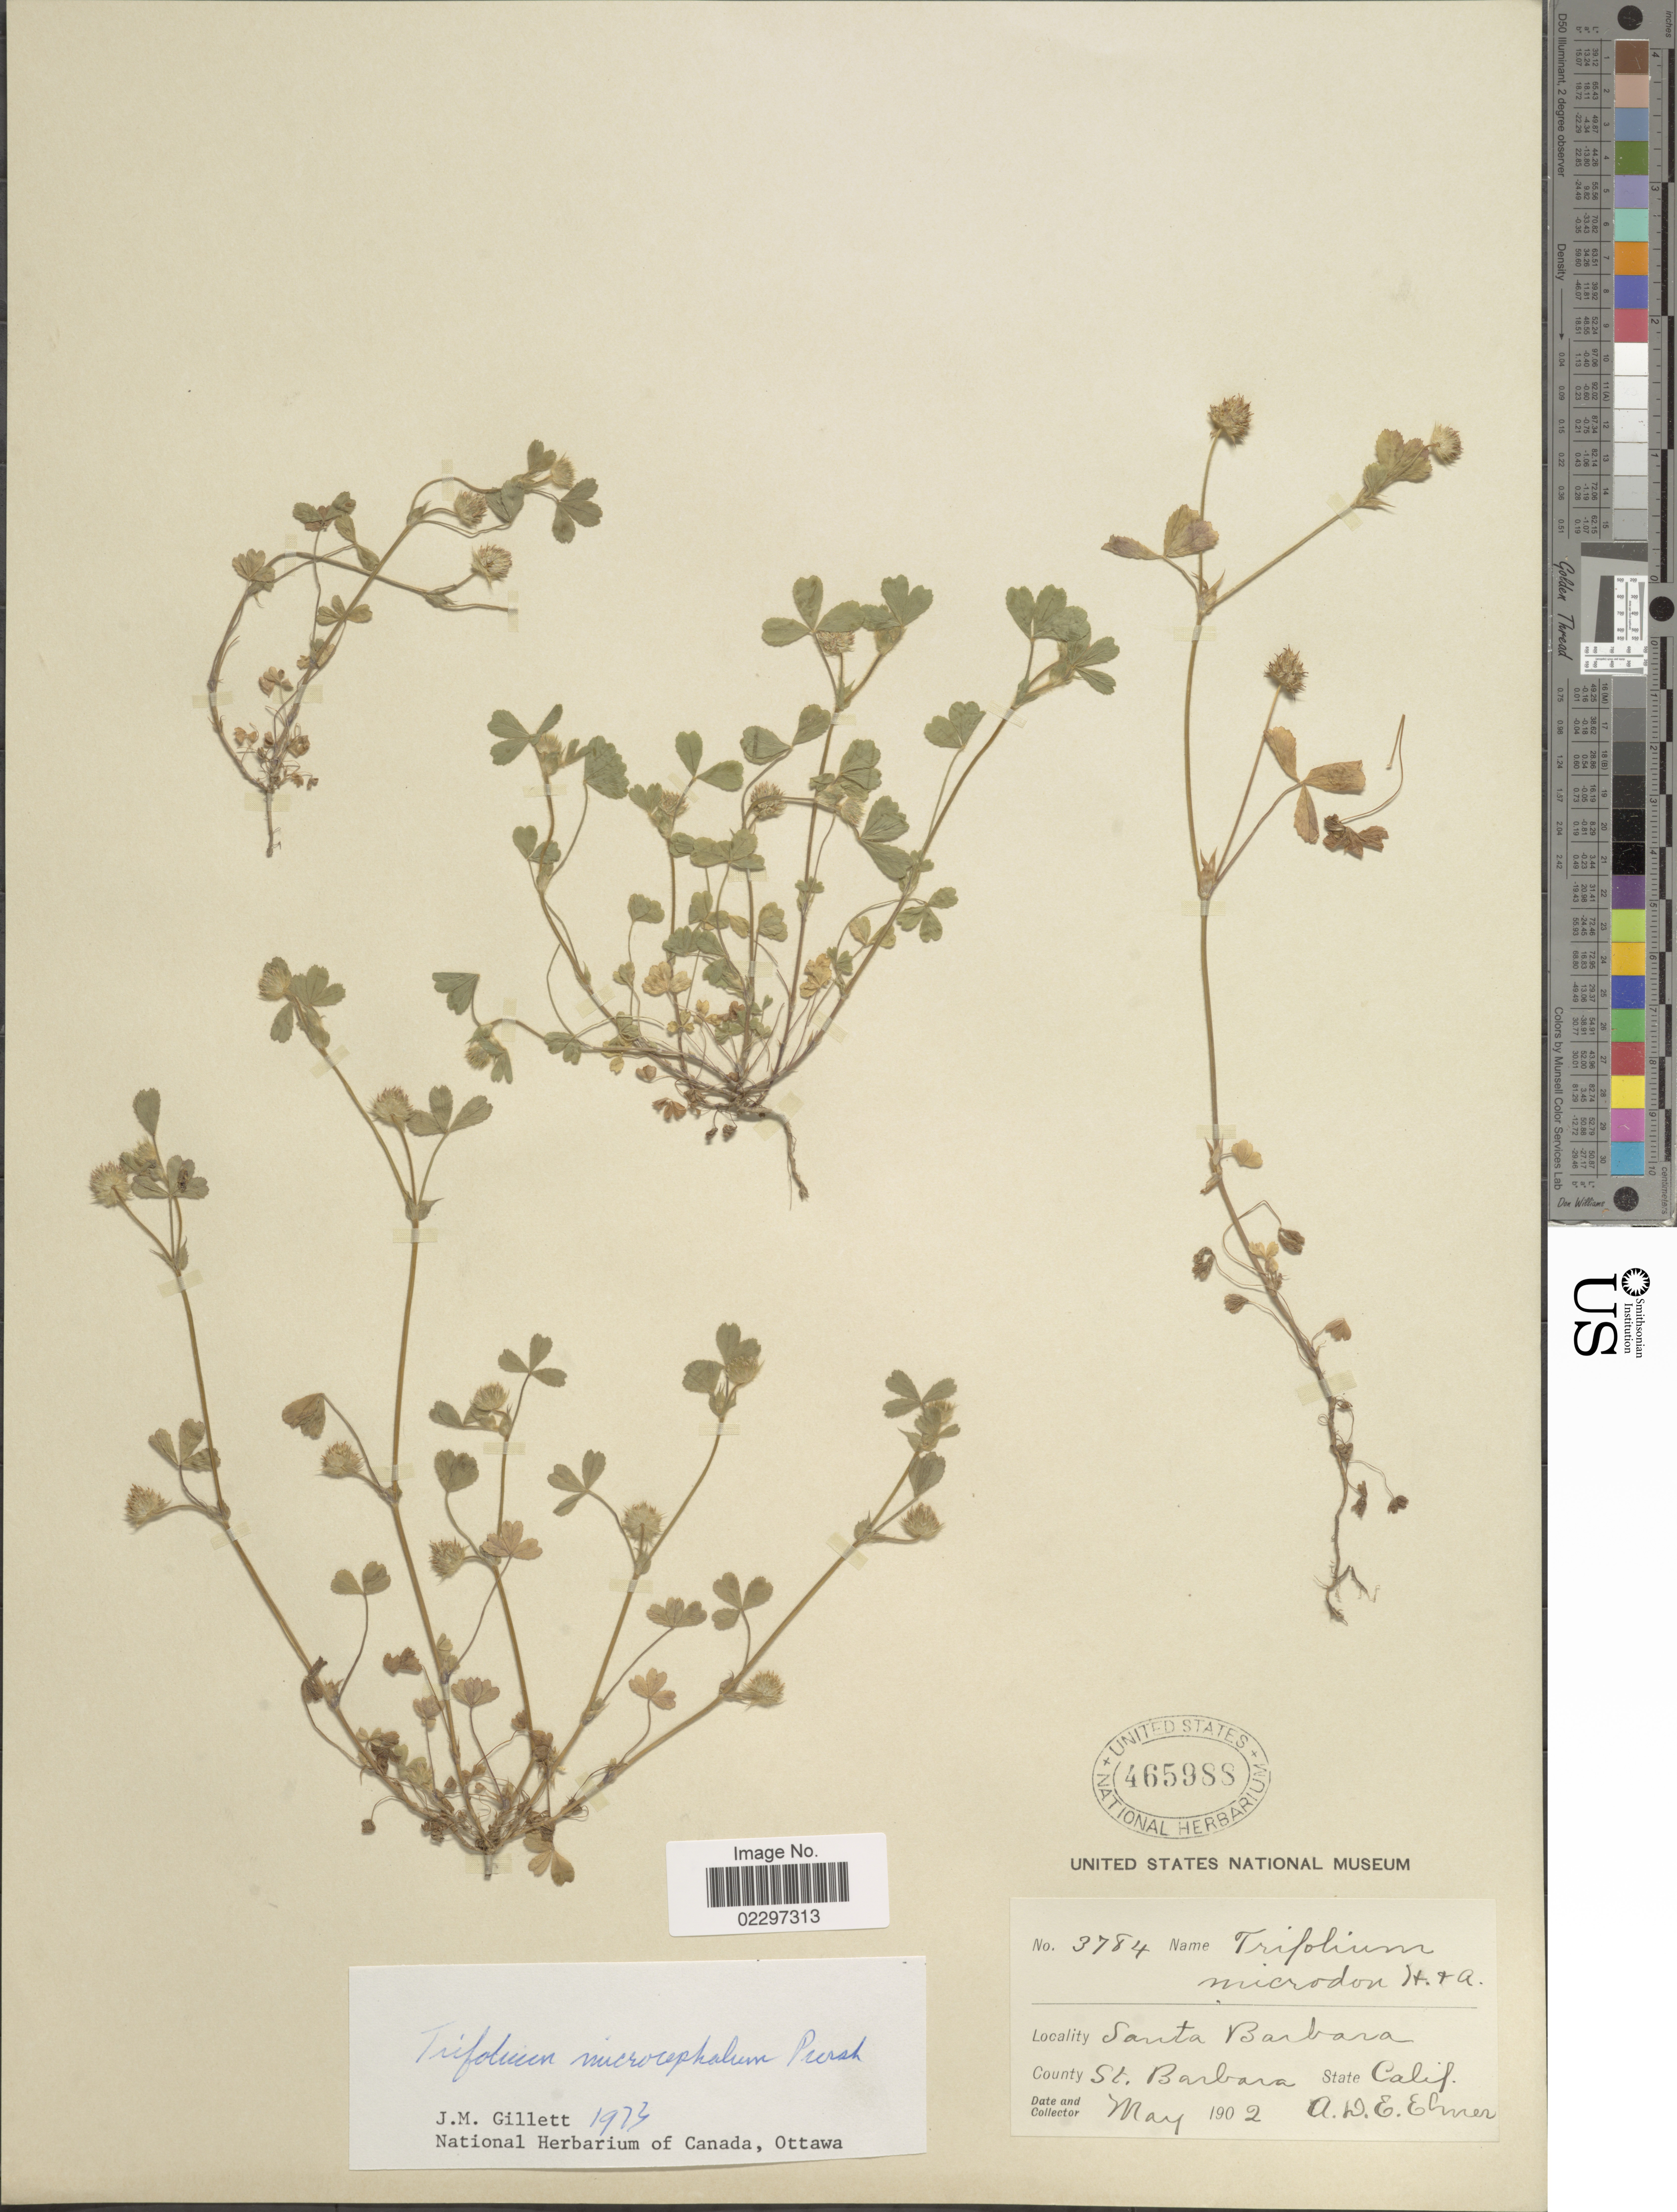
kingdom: Plantae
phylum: Tracheophyta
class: Magnoliopsida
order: Fabales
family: Fabaceae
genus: Trifolium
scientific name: Trifolium microcephalum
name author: Pursh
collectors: A. D. E. Elmer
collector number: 3784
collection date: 1902-05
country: United States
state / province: California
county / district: Santa Barbara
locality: Santa Barbara. County St. Barbara. State Calif.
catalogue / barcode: US 465988